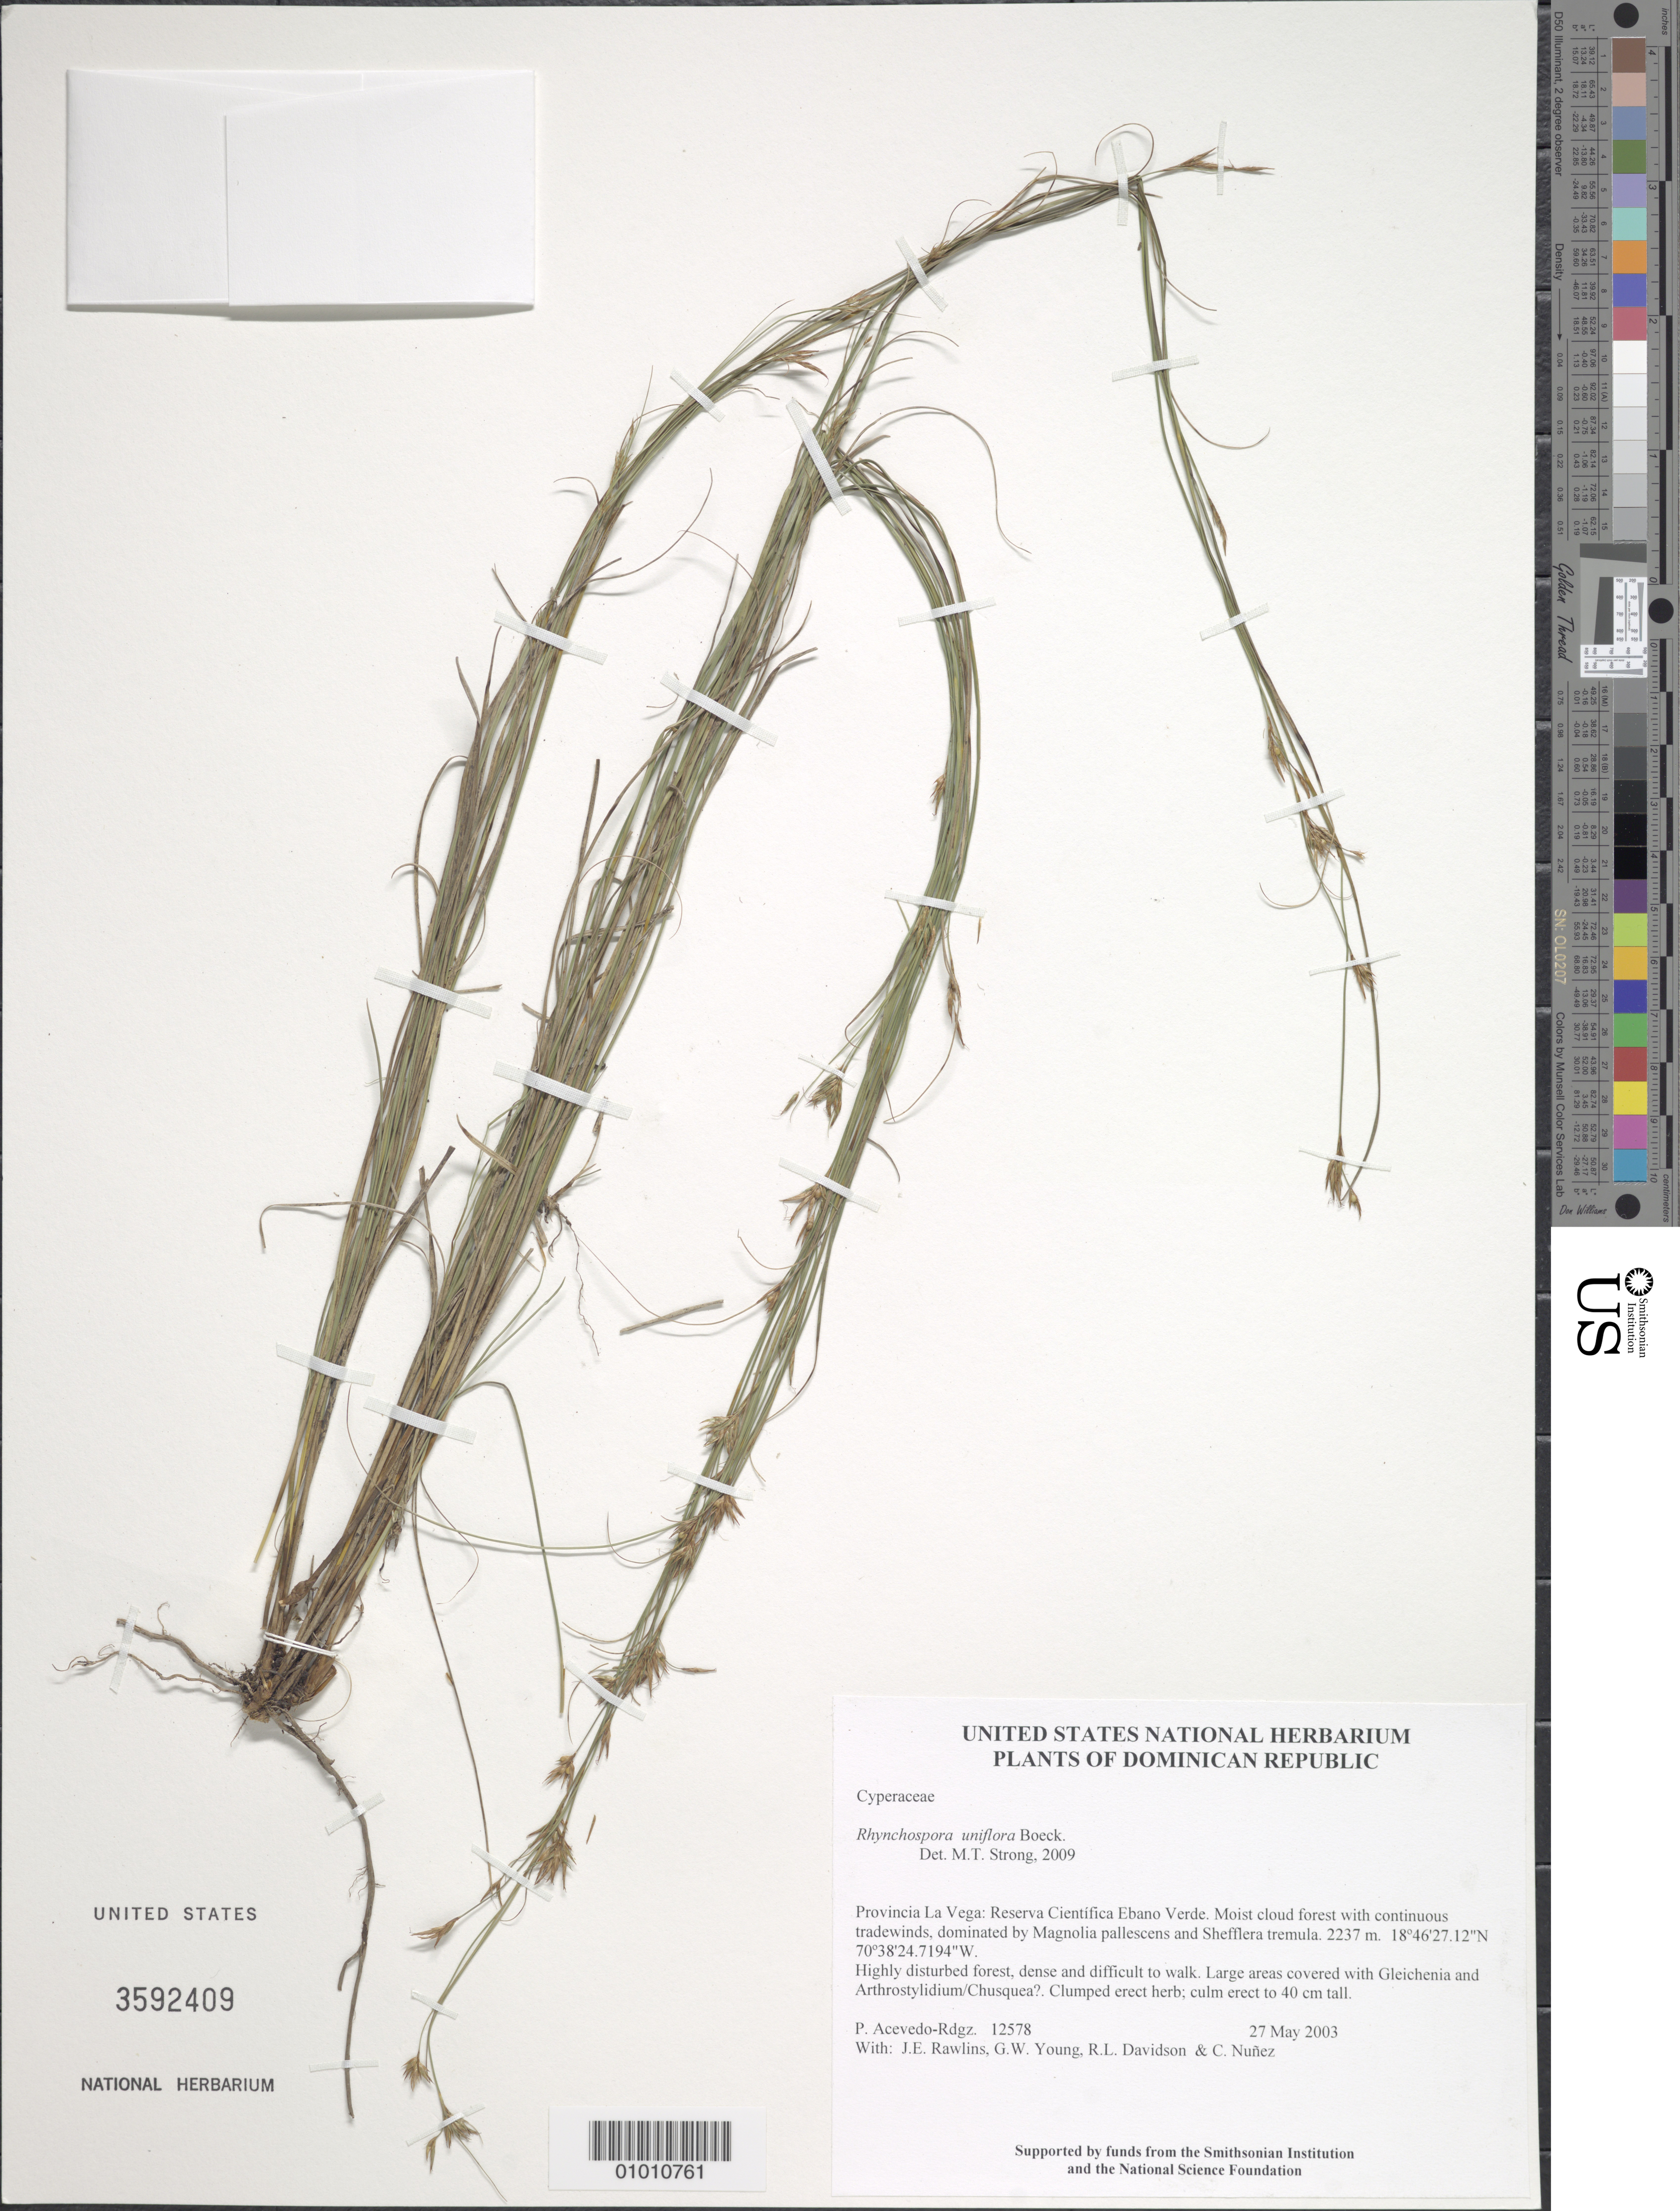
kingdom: Plantae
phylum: Tracheophyta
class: Liliopsida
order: Poales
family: Cyperaceae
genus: Rhynchospora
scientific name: Rhynchospora uniflora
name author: Boeckeler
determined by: Strong, M. T., (US), Smithsonian Institution - National Museum of Natural History (UNITED STATES)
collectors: P. Acevedo-Rodr., J. Rawlins, G. Young, R. Davidson & C. Nunez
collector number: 12578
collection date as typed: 27 May 2003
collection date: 2003-05-27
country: Dominican Republic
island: Hispaniola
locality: Provincia La Vega: Reserva Científica Ebano Verde. Moist cloud forest with continuous tradewinds, dominated by Magnolia pallescens and Shefflera tremula.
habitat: Highly disturbed forest, dense and difficult to walk. Large areas covered with Gleichenia and Arthrostylidium/Chusquea?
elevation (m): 2237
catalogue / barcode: US 3592409